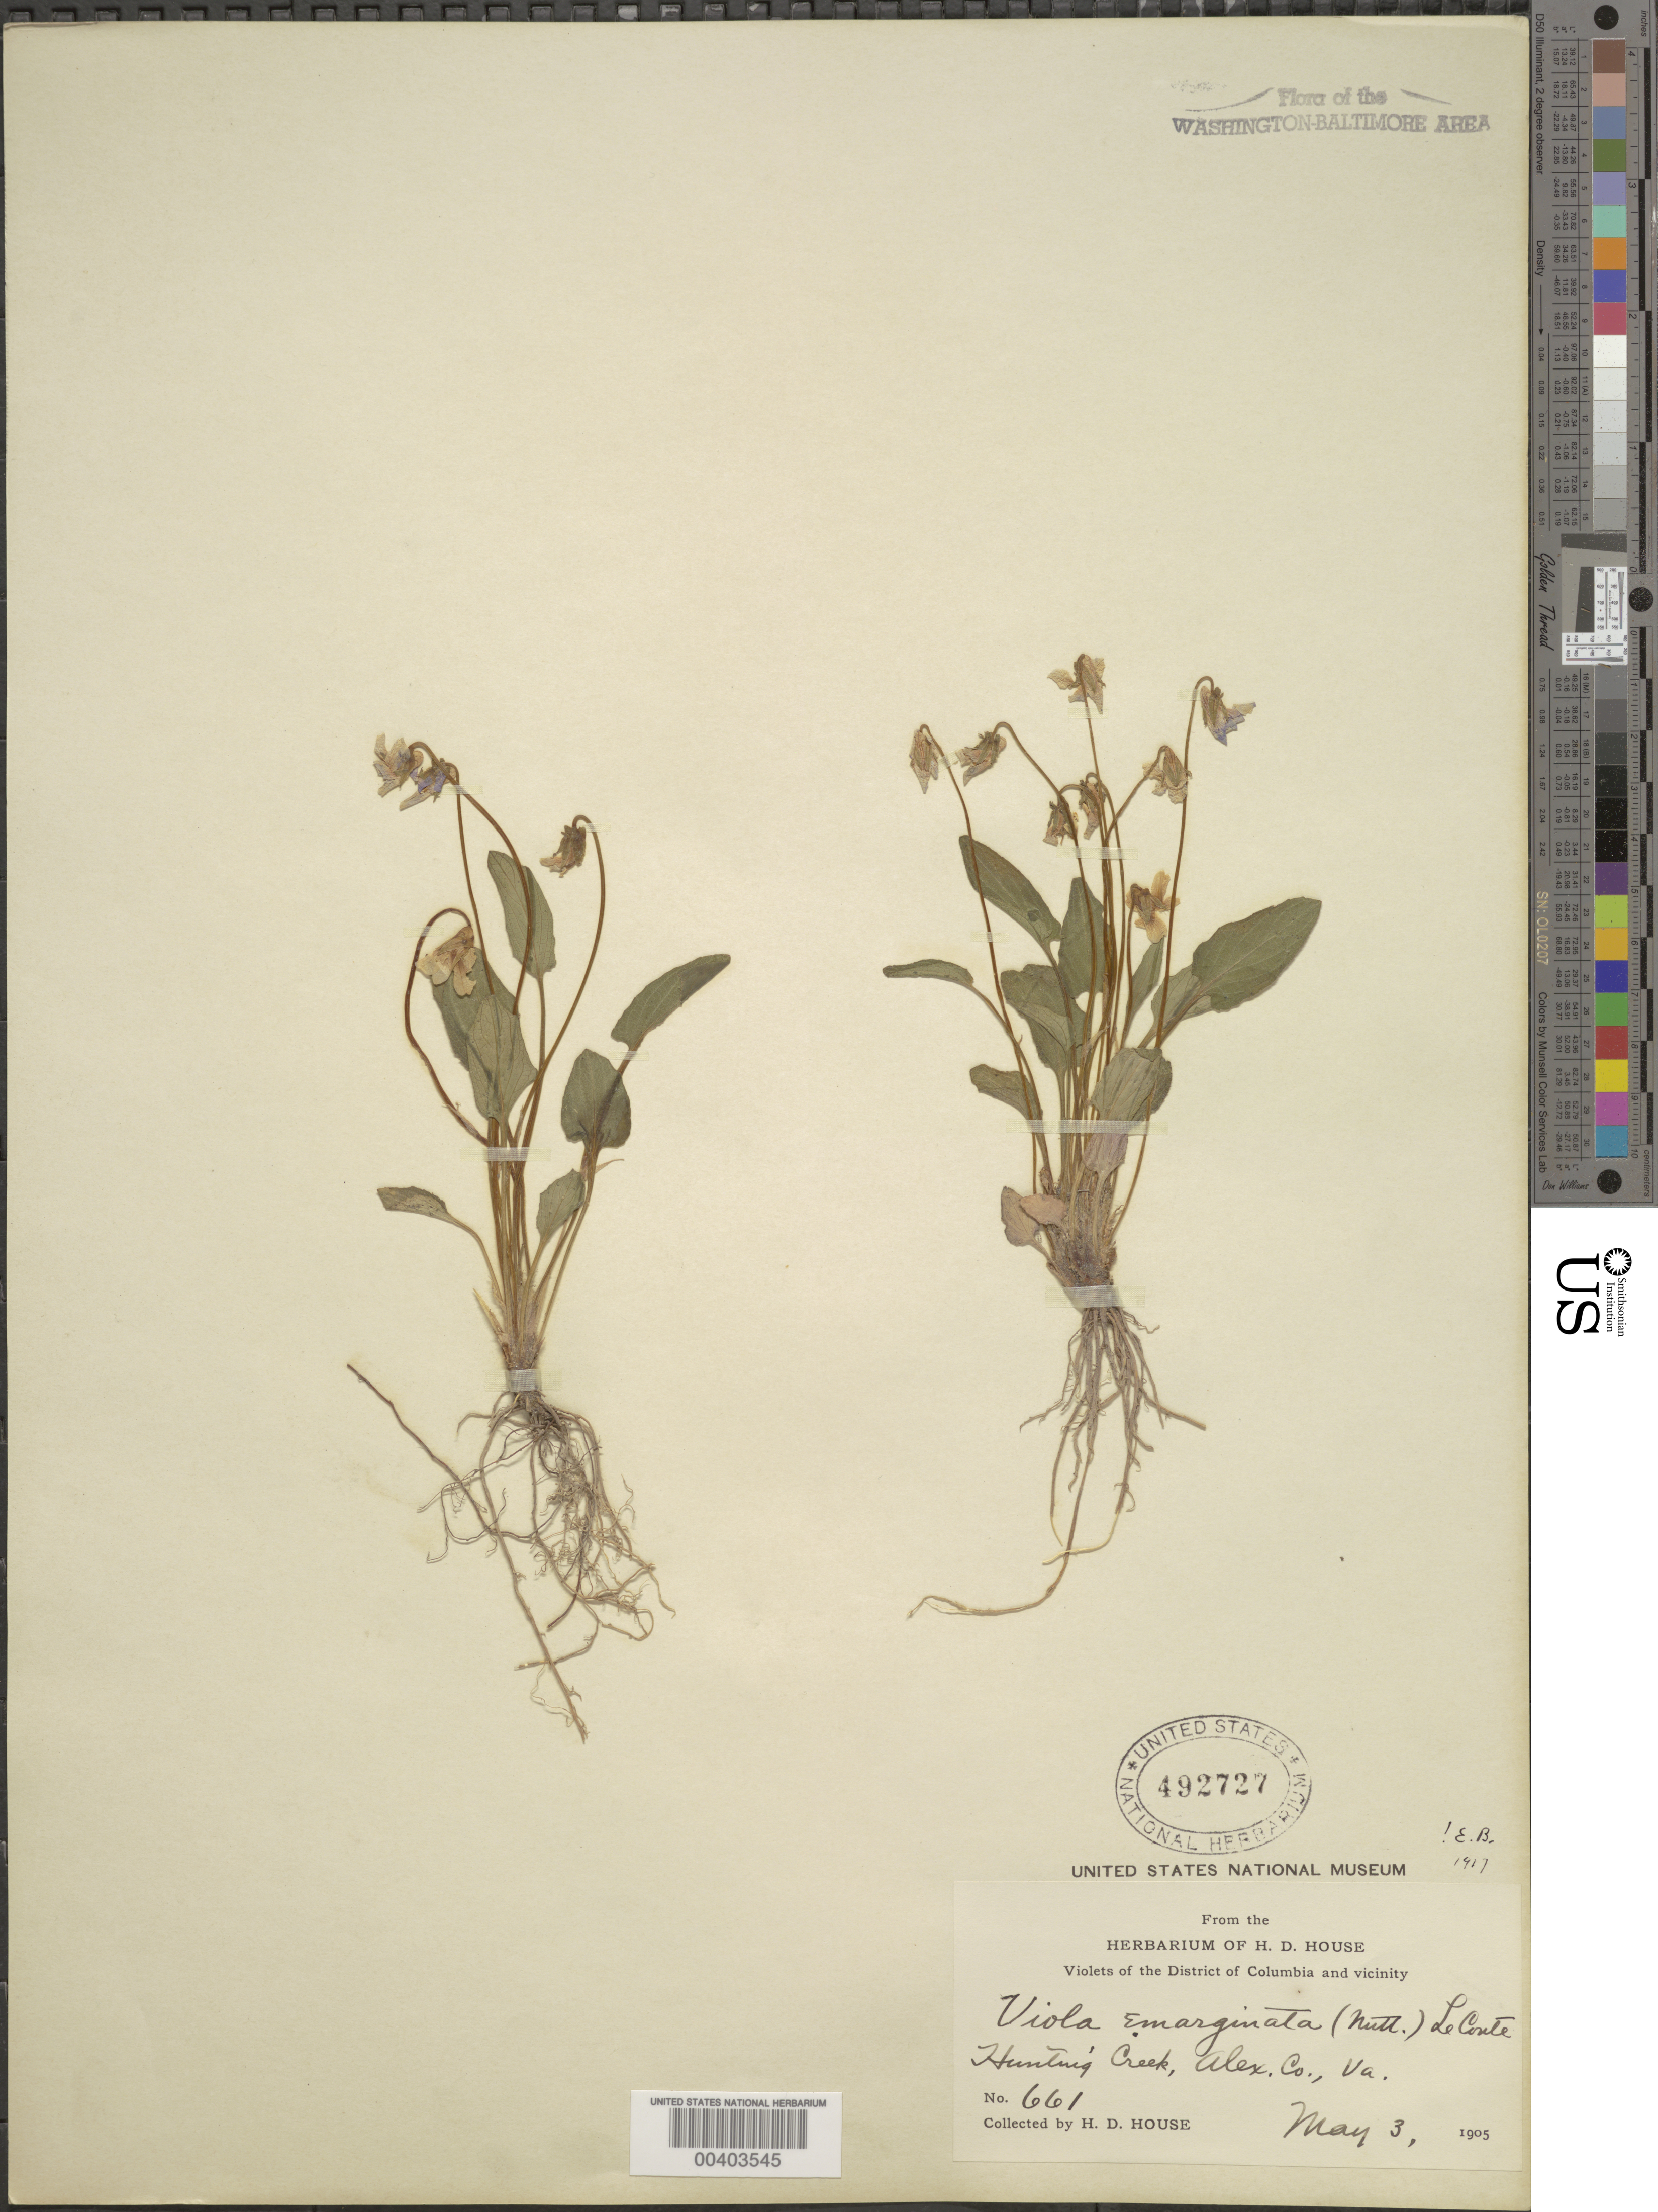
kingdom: Plantae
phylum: Tracheophyta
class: Magnoliopsida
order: Malpighiales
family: Violaceae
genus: Viola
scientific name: Viola sagittata var. sagittata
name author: Aiton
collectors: H. D. House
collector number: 661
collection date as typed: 03 May 1905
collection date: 1905-05-03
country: United States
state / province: Virginia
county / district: Fairfax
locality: Hunting Creek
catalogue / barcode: US 492727